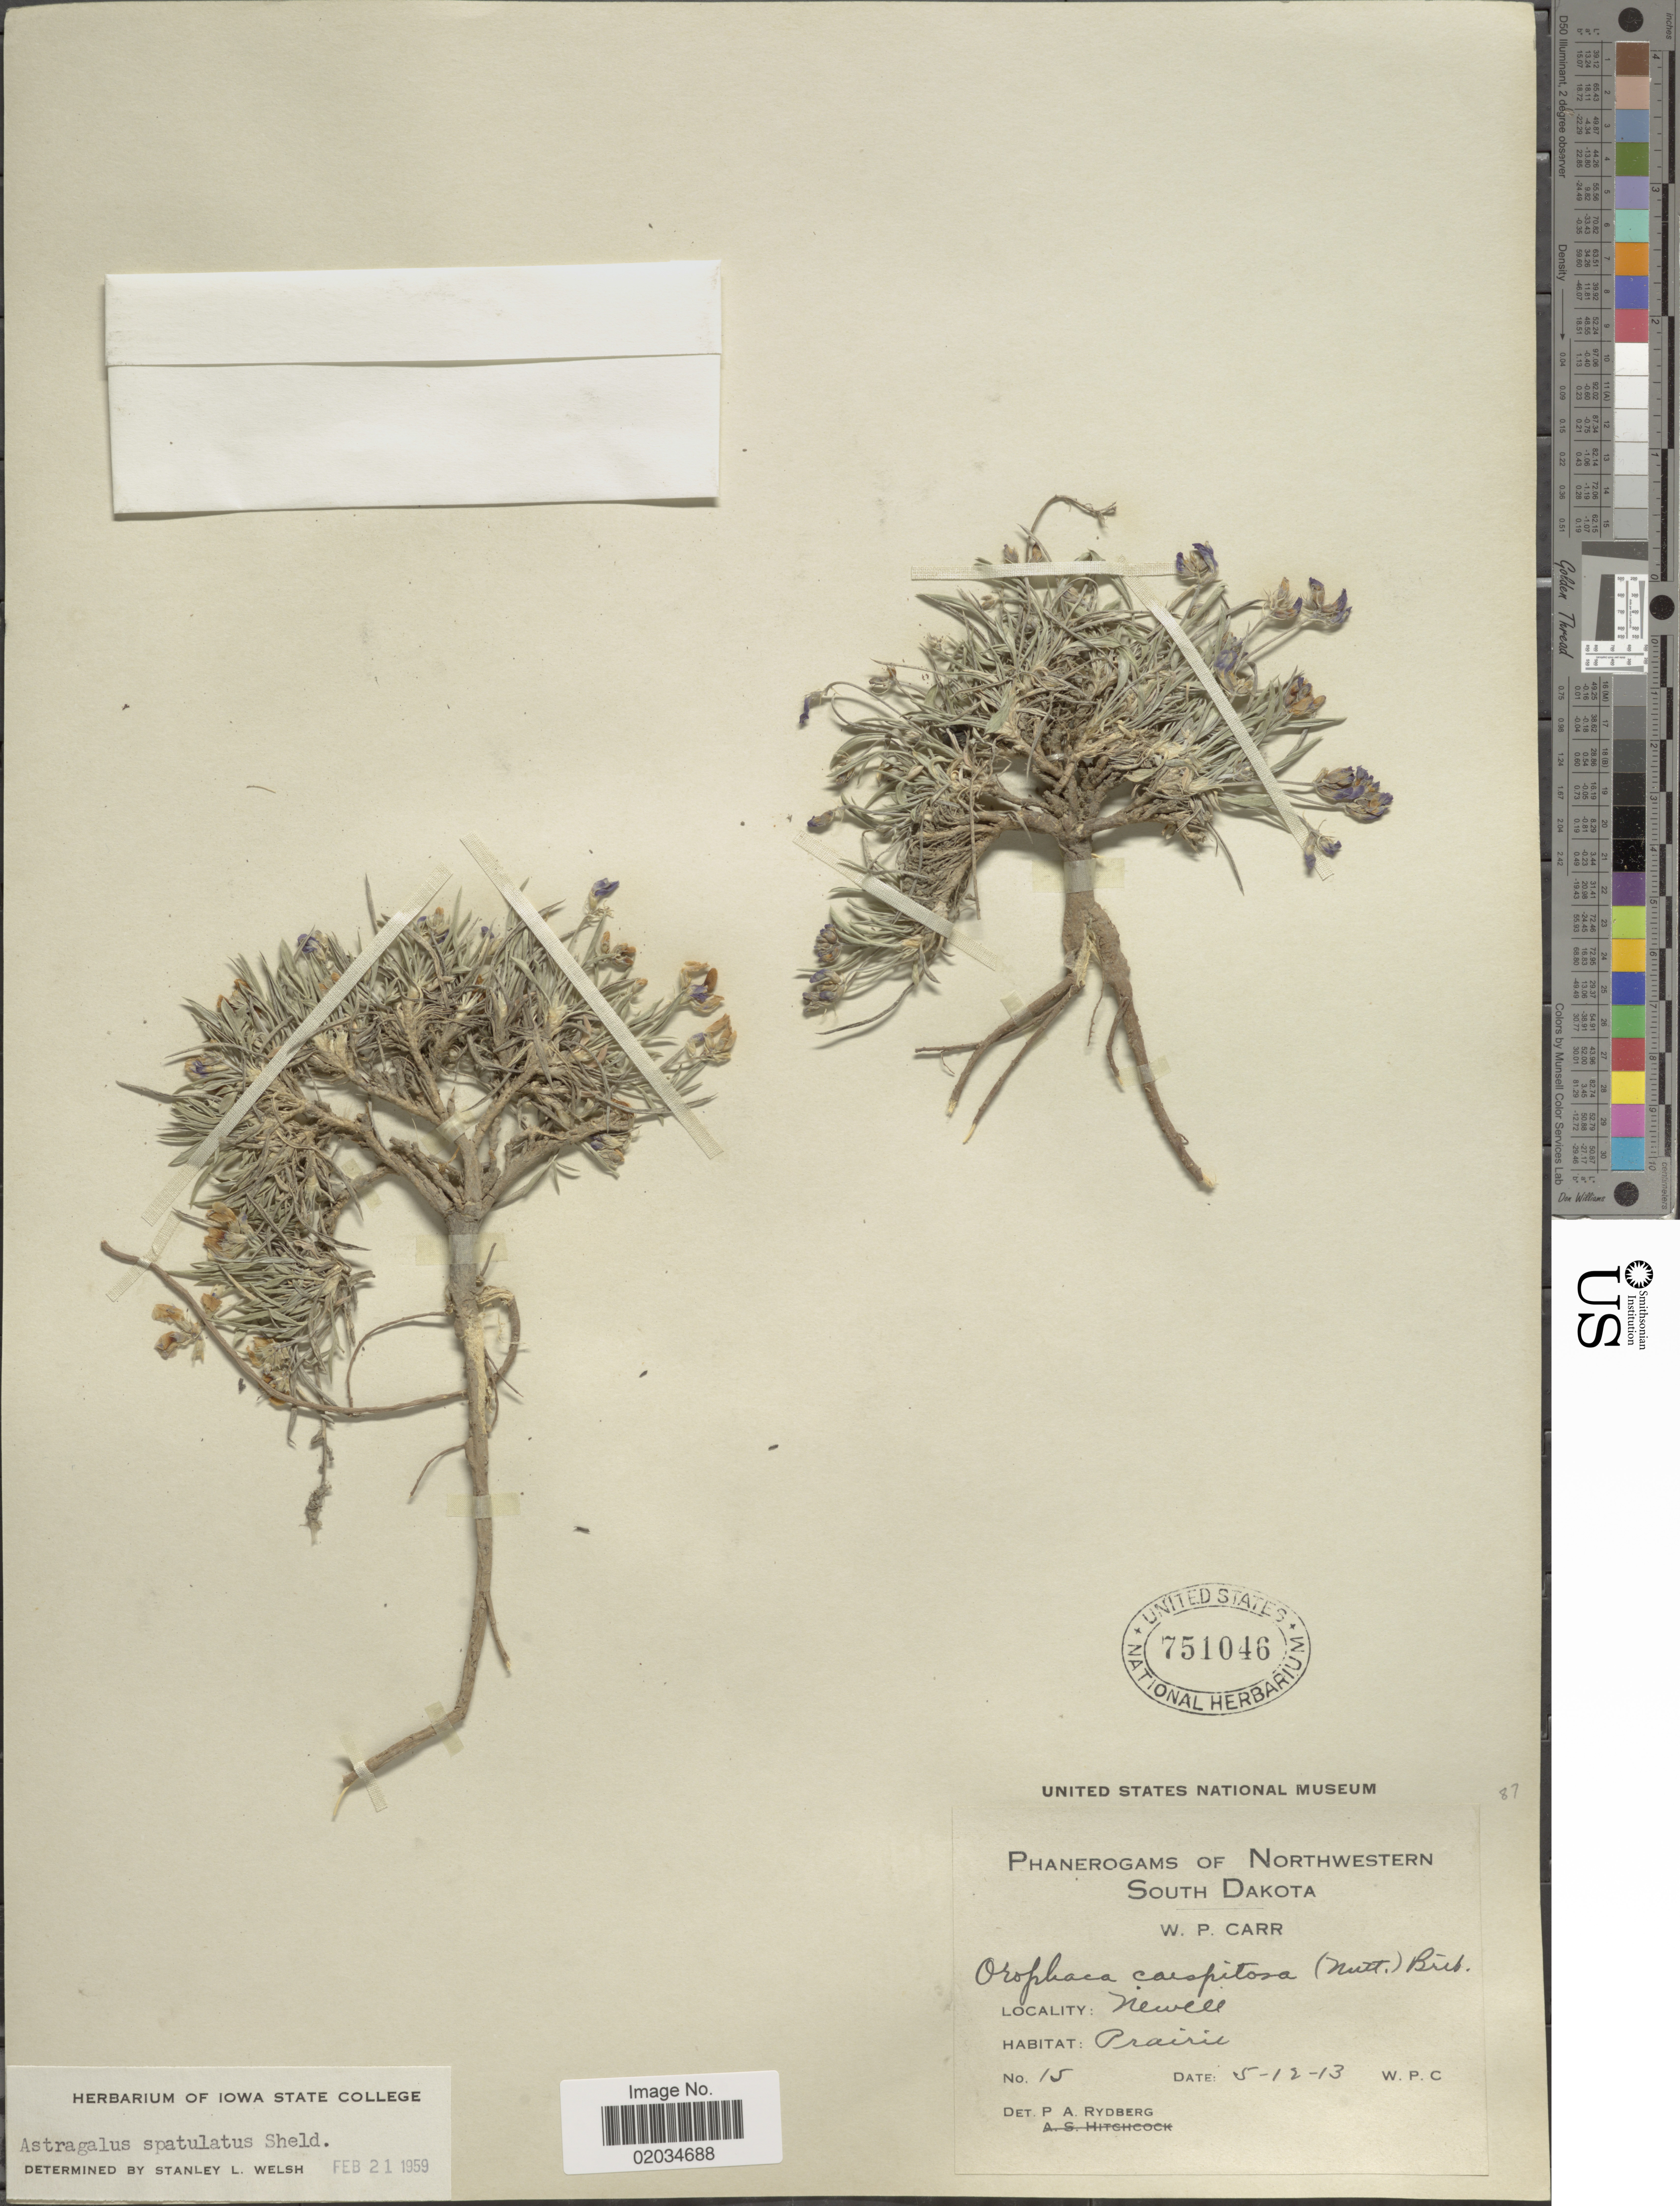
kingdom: Plantae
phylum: Tracheophyta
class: Magnoliopsida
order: Fabales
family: Fabaceae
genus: Astragalus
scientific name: Astragalus spatulatus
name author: E. Sheld.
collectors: W. Carr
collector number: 15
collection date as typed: Transcribed d/m/y: 12/5/13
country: United States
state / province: South Dakota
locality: Northwestern. Newell.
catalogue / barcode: US 751046